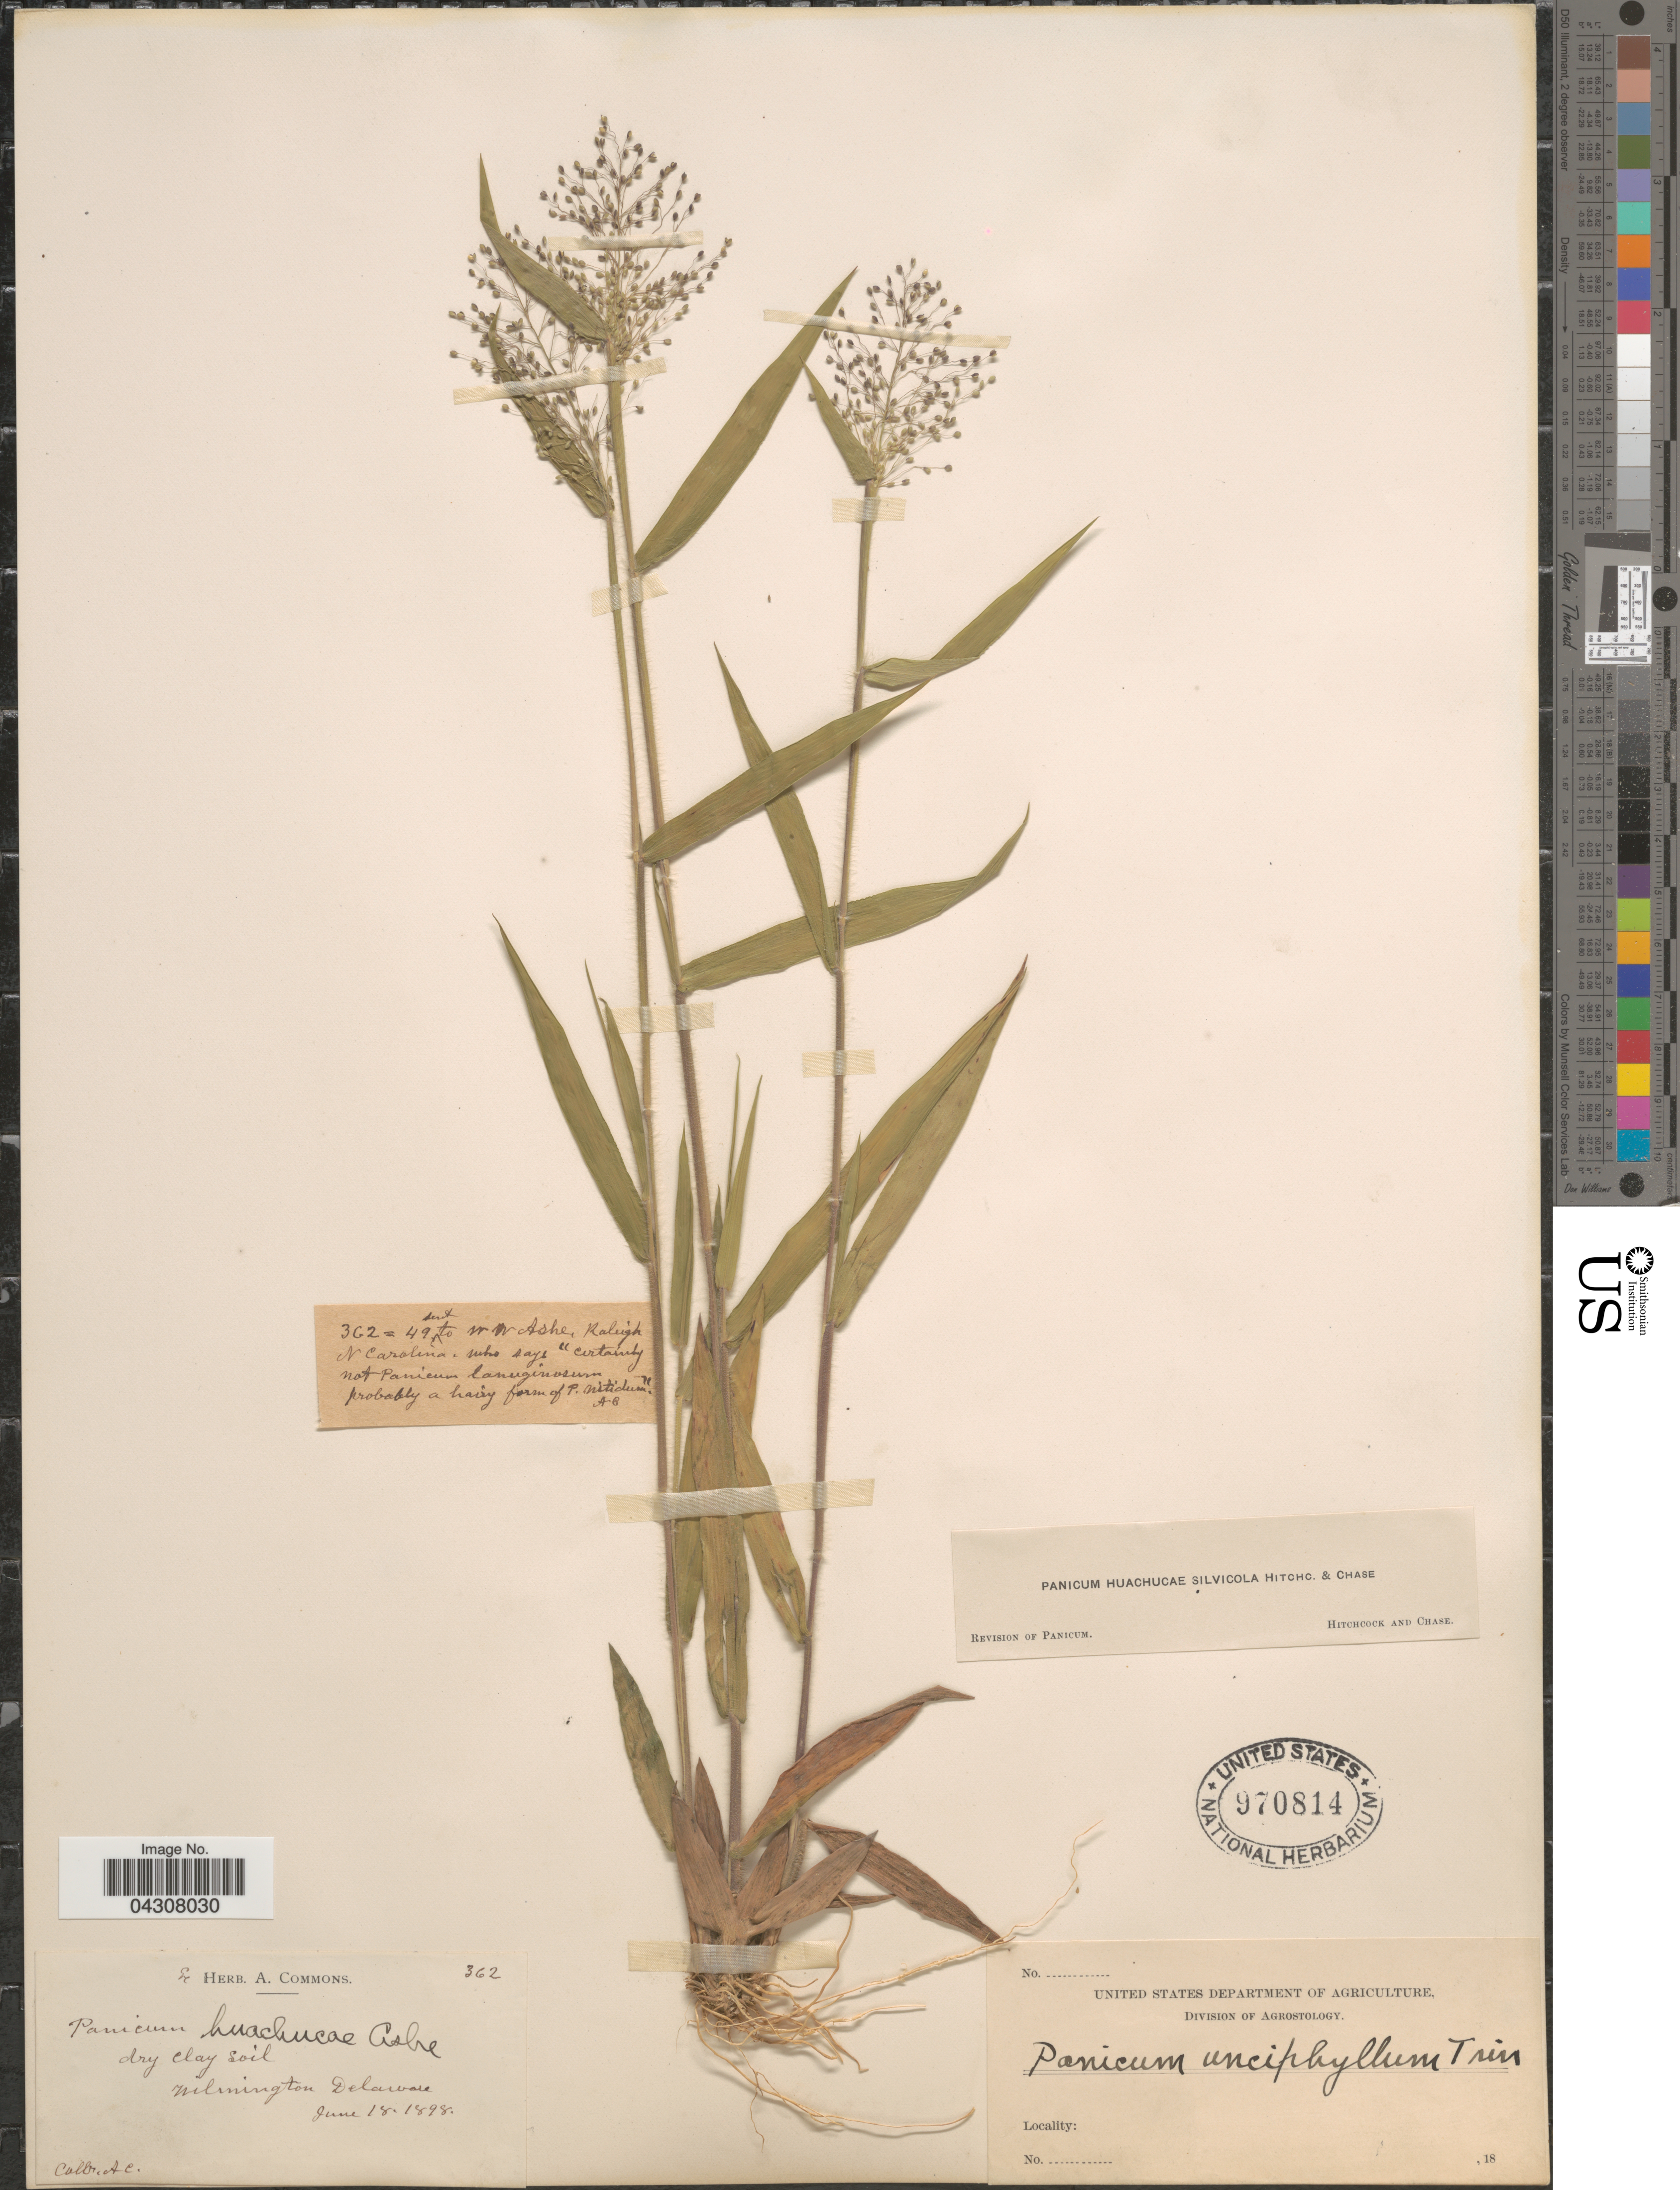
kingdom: Plantae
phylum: Tracheophyta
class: Liliopsida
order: Poales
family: Poaceae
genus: Dichanthelium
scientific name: Dichanthelium acuminatum var. acuminatum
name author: (Sw.) Gould & C.A. Clark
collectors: A. Commons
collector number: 362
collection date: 1898-06-18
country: United States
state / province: Delaware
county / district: New Castle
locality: Wilmington.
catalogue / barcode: US 970814